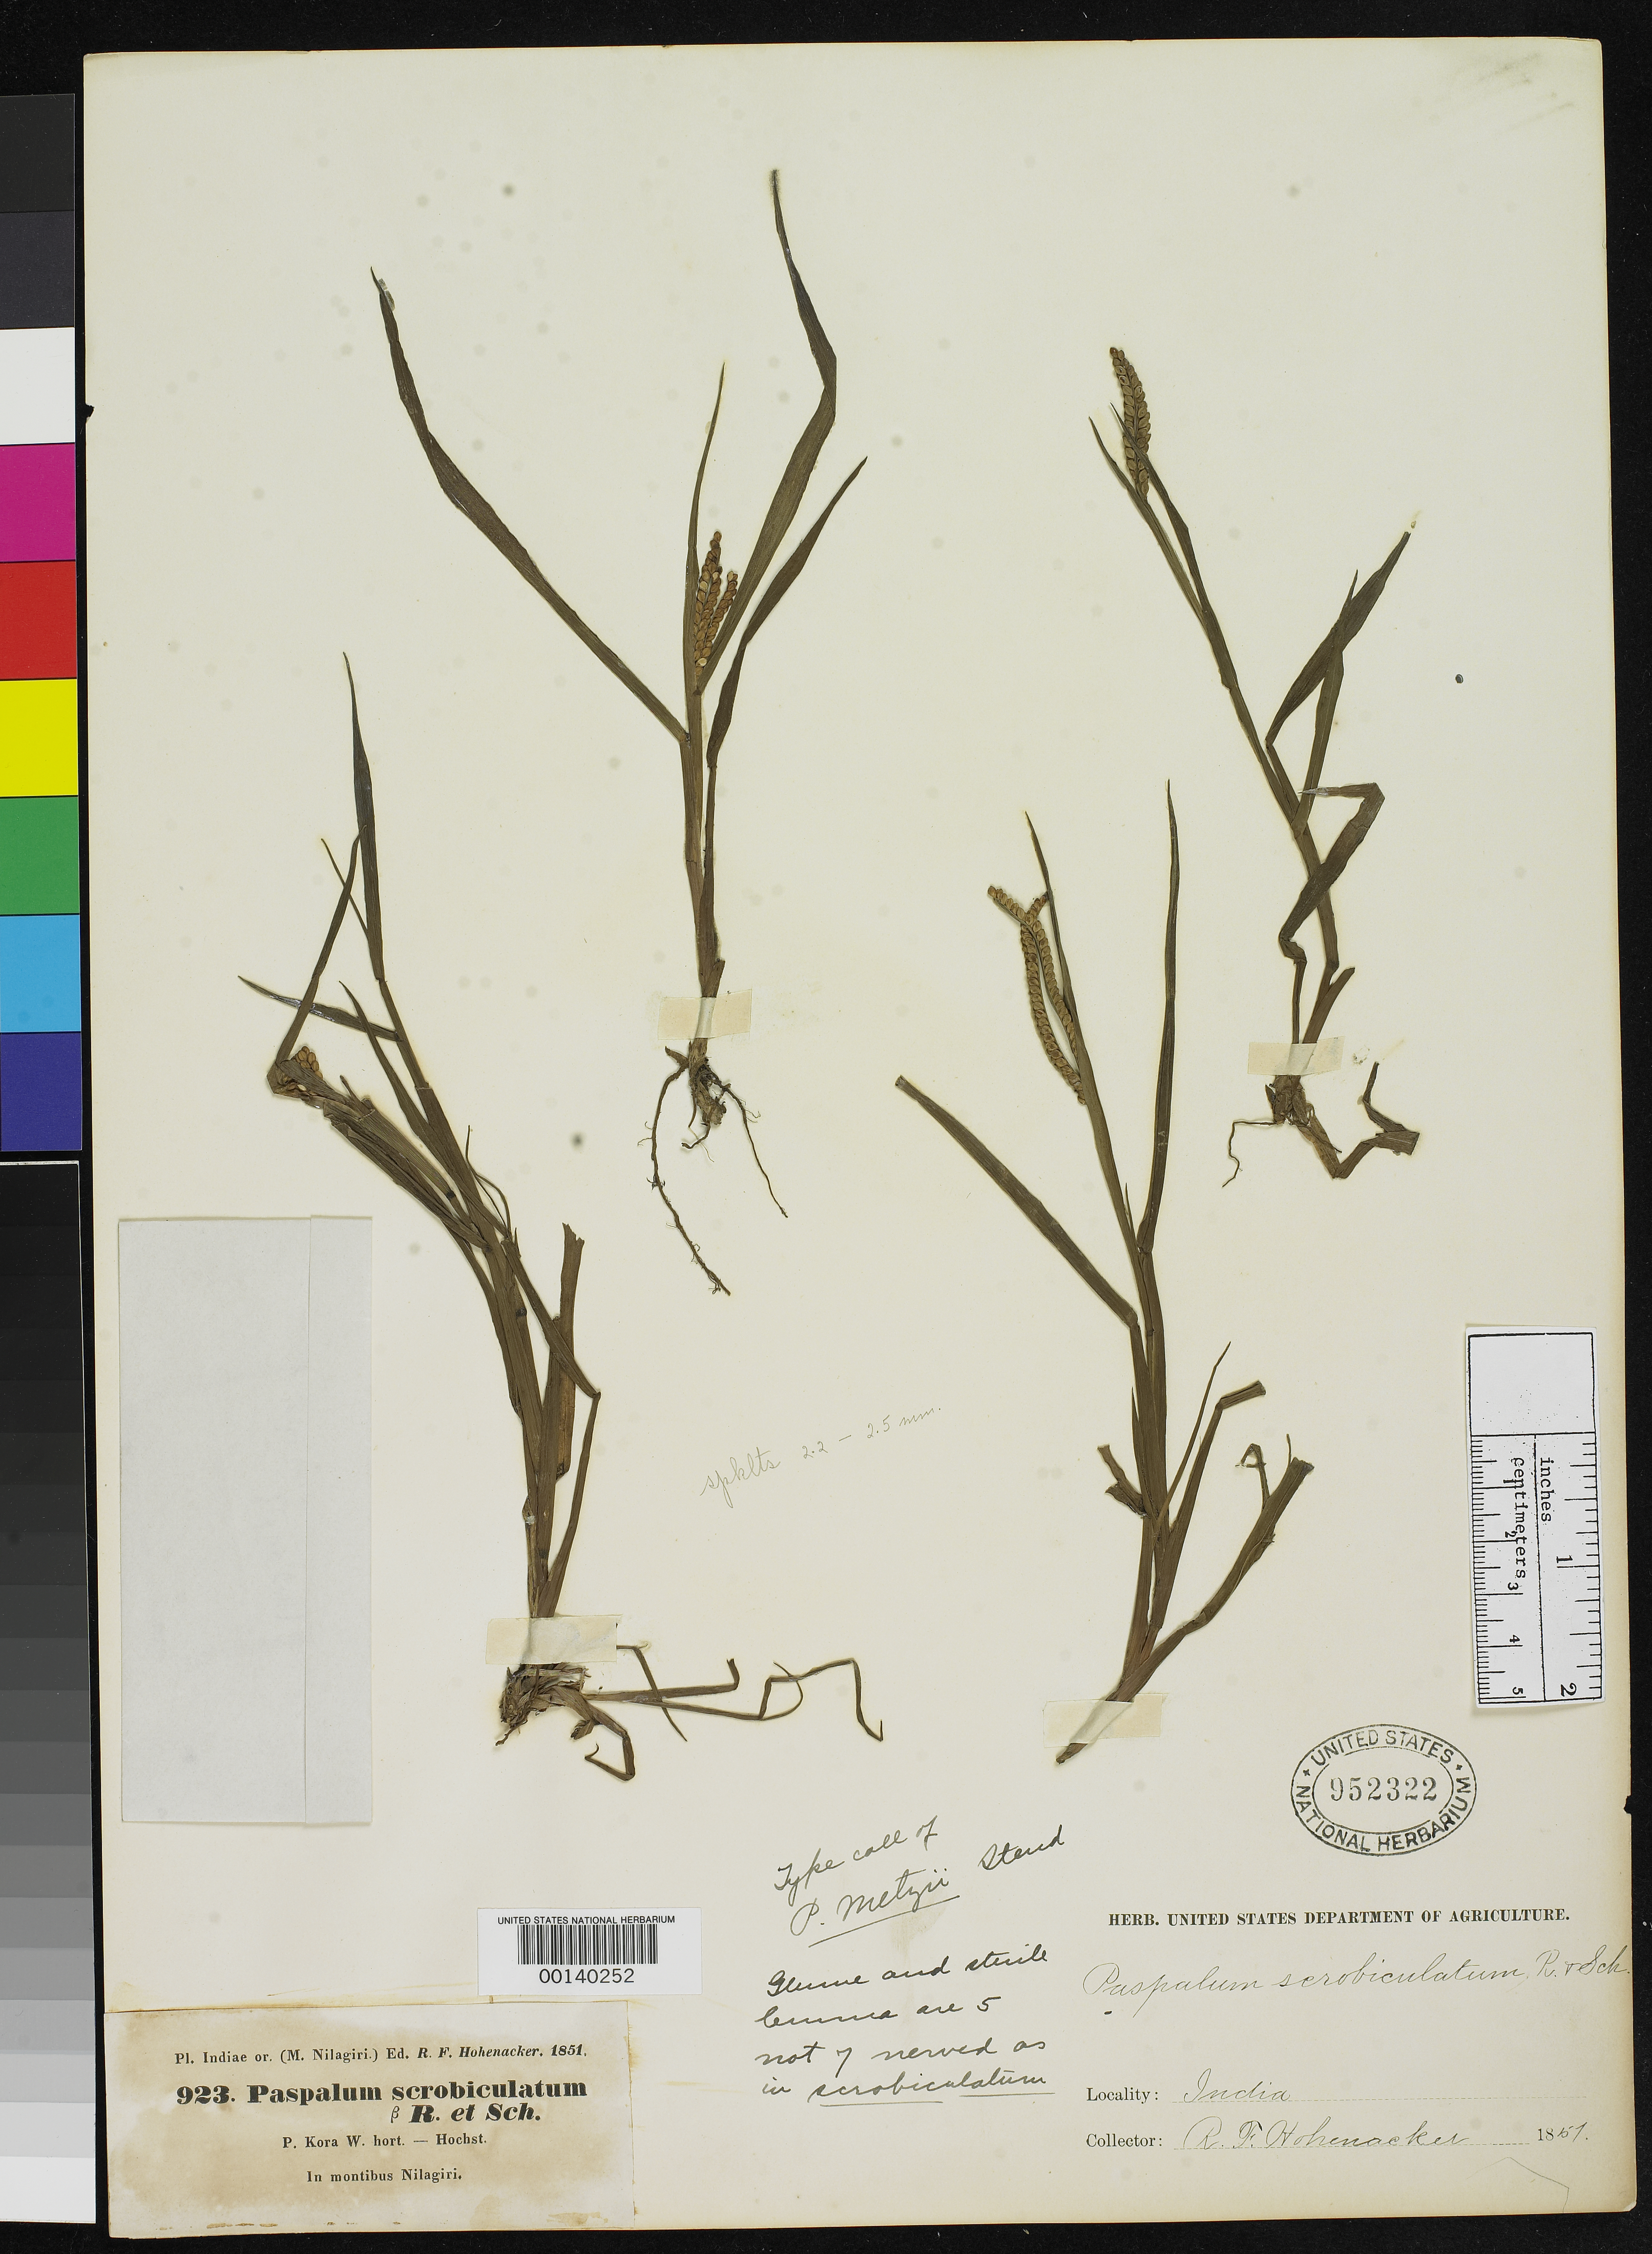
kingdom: Plantae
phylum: Tracheophyta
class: Liliopsida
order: Poales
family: Poaceae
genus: Paspalum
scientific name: Paspalum metzii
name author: Steud.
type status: Syntype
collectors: R. F. Hohenacker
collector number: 923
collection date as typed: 1851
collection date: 1851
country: India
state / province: Orissa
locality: Mt. Nilajiri.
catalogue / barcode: US 952322